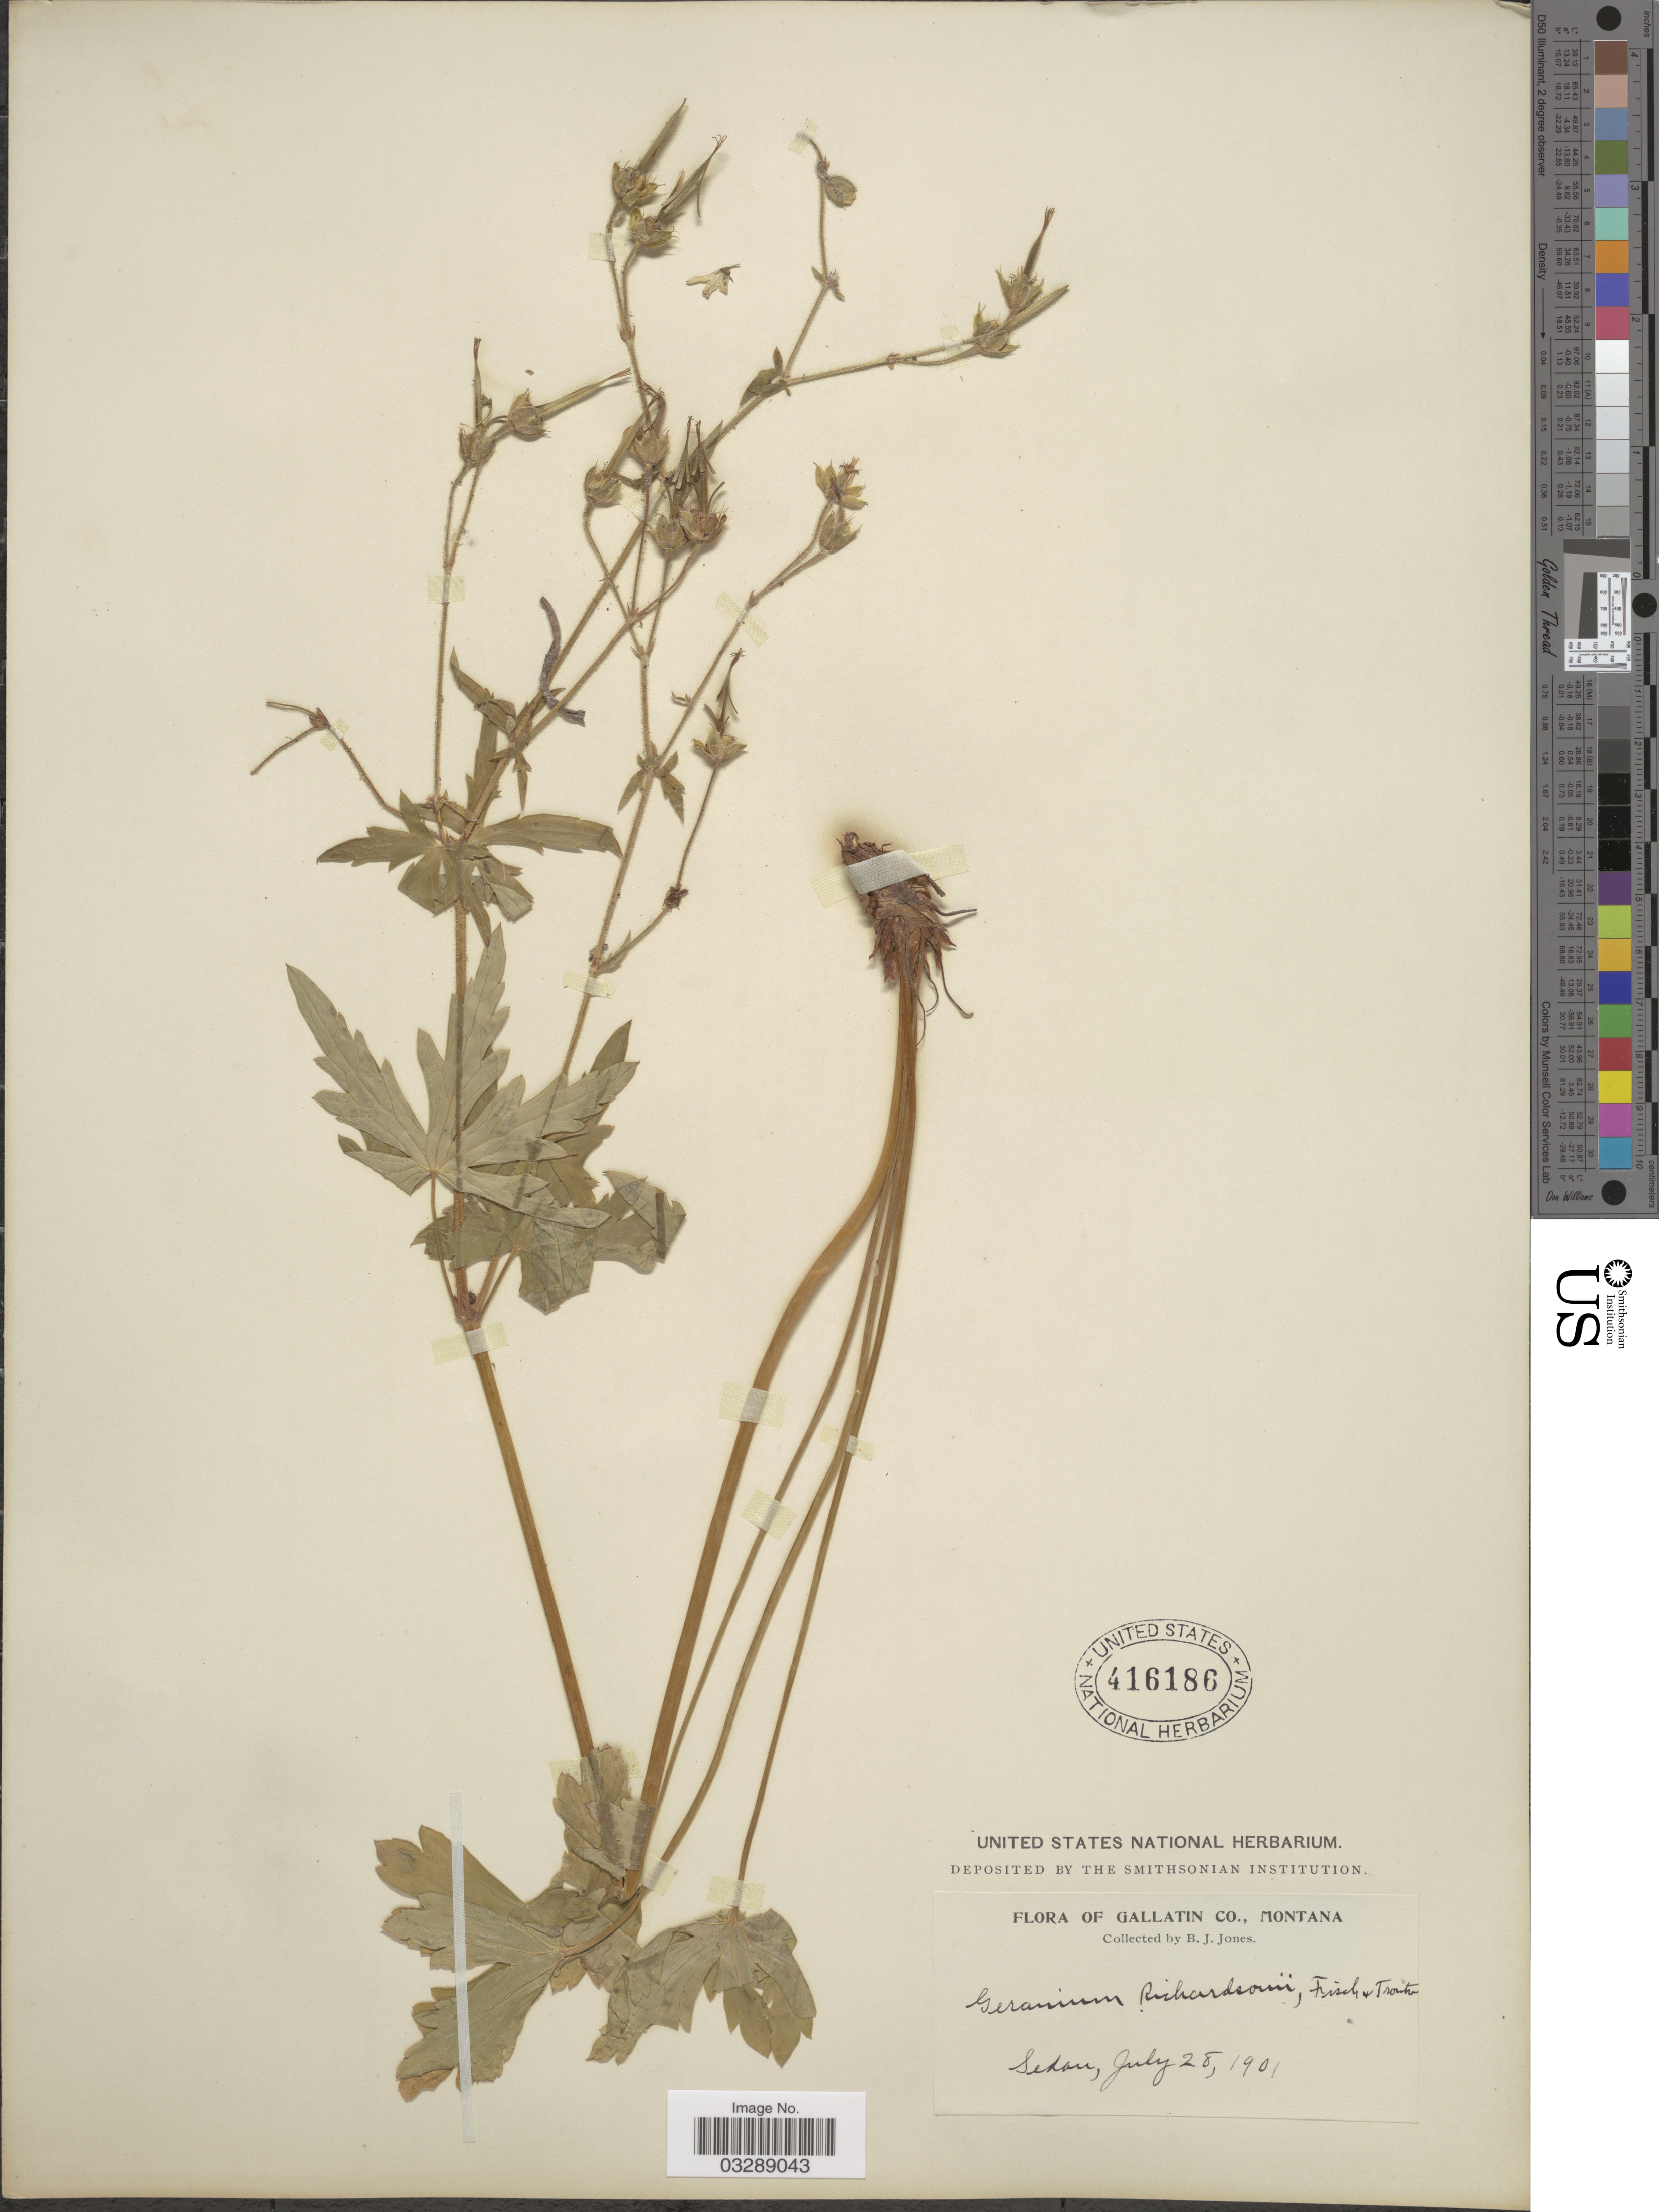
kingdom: Plantae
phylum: Tracheophyta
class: Magnoliopsida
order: Geraniales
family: Geraniaceae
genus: Geranium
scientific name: Geranium richardsonii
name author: Fisch. & Trautv.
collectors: B. Jones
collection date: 1901-07-28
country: United States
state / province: Montana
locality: Gallatin Co. Sedan.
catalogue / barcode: US 416186